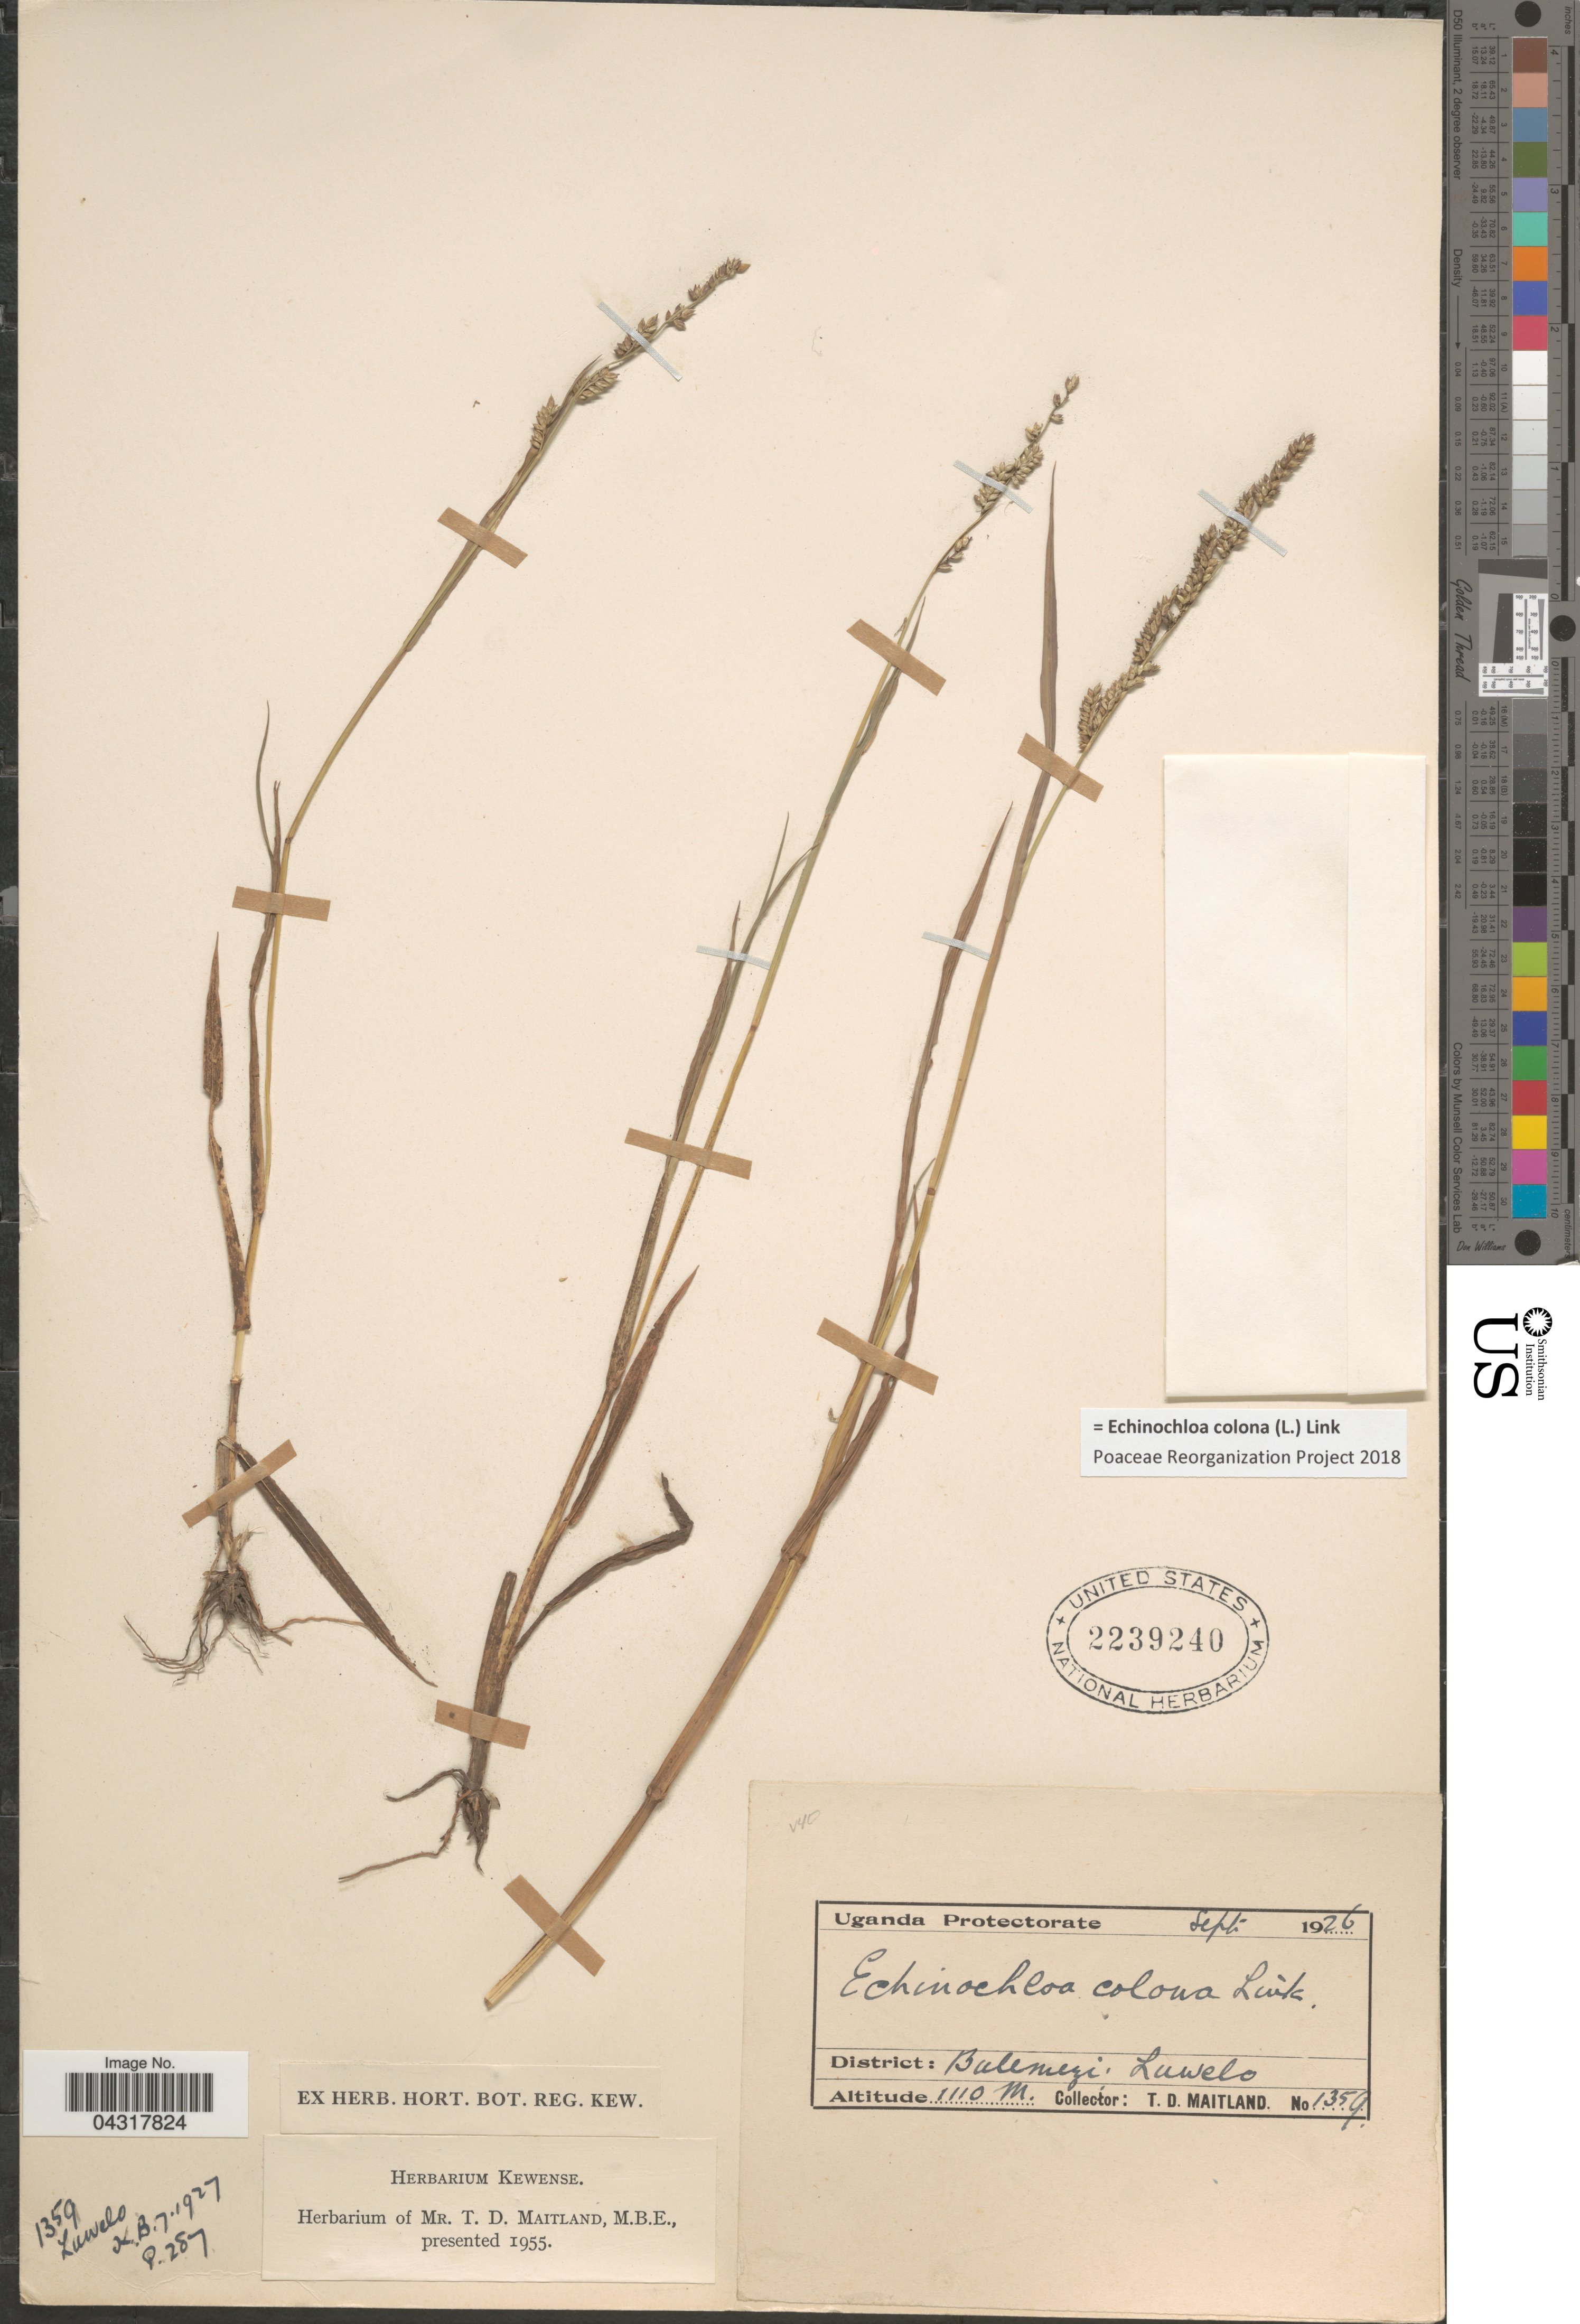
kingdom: Plantae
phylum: Tracheophyta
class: Liliopsida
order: Poales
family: Poaceae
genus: Echinochloa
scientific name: Echinochloa colona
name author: (L.) Link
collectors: T. Maitland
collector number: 1359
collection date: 1926-09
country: Uganda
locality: Uganda Protectorate. District: Bulemezi. Luwelo.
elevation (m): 1110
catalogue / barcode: US 2239240